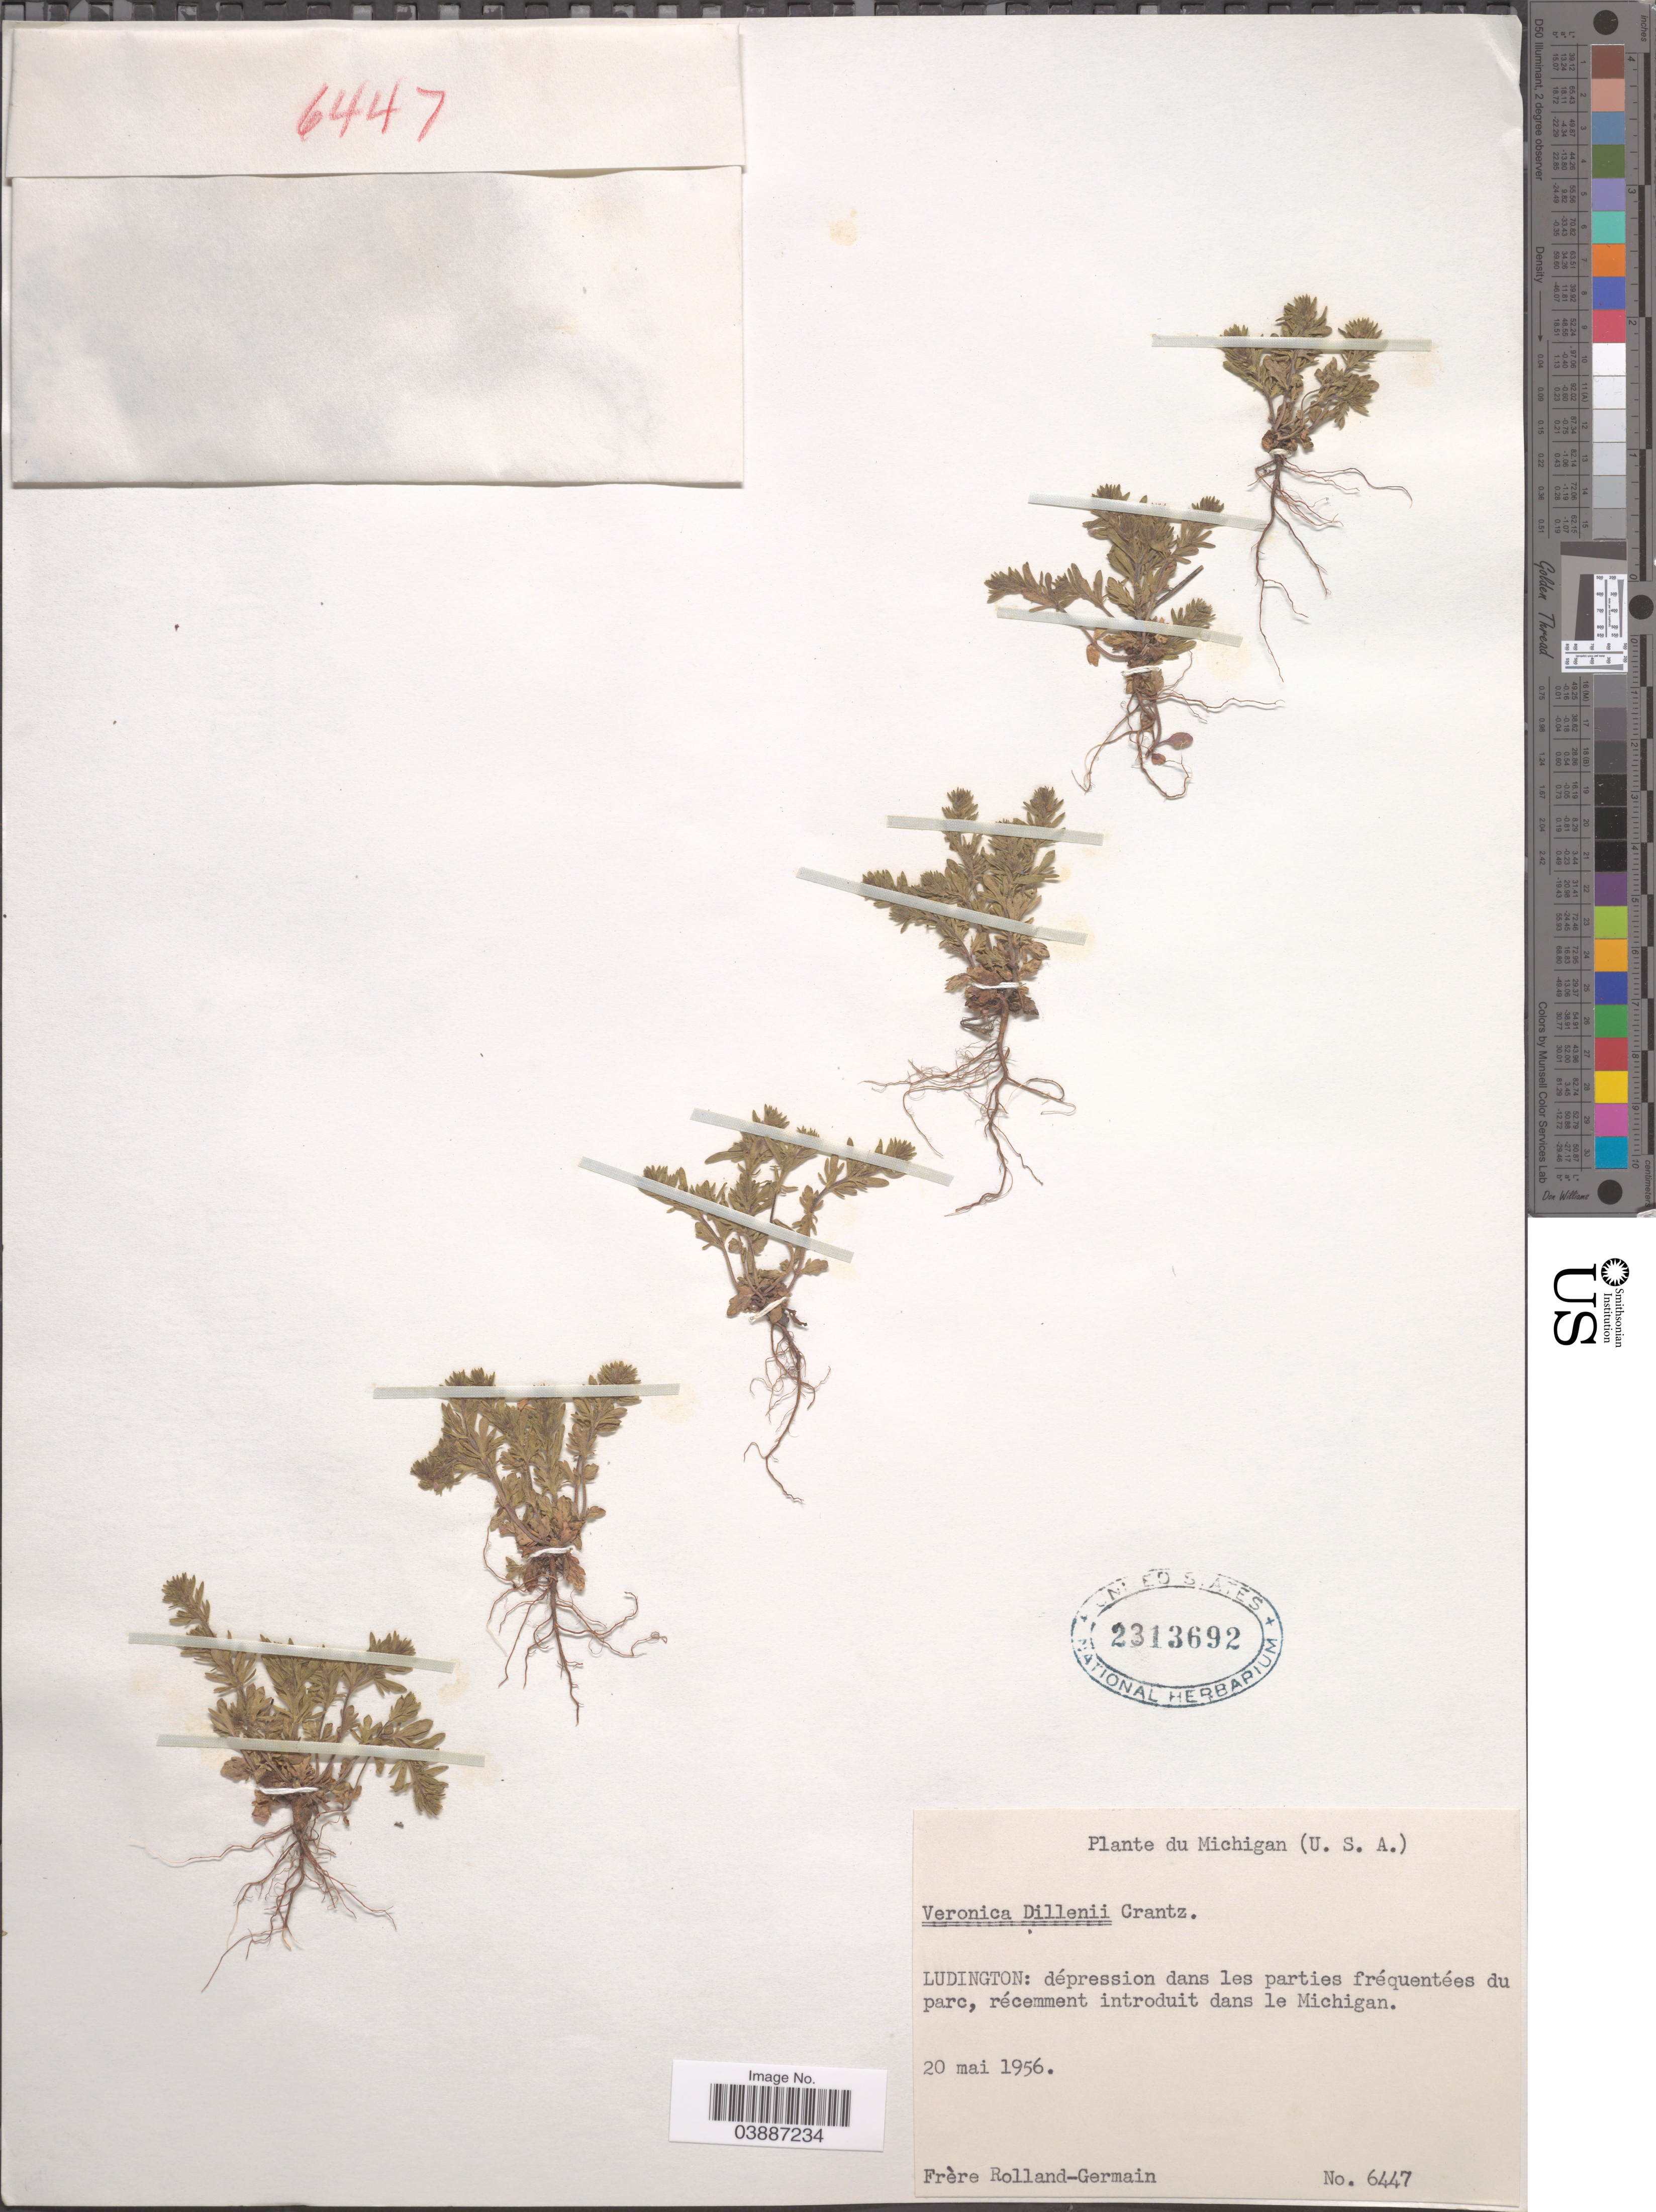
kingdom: Plantae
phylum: Tracheophyta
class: Magnoliopsida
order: Lamiales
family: Plantaginaceae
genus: Veronica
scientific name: Veronica dillenii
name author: Crantz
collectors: Rolland-Germain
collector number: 6447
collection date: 1956-05-20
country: United States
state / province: Michigan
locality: Ludington.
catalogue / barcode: US 2313692